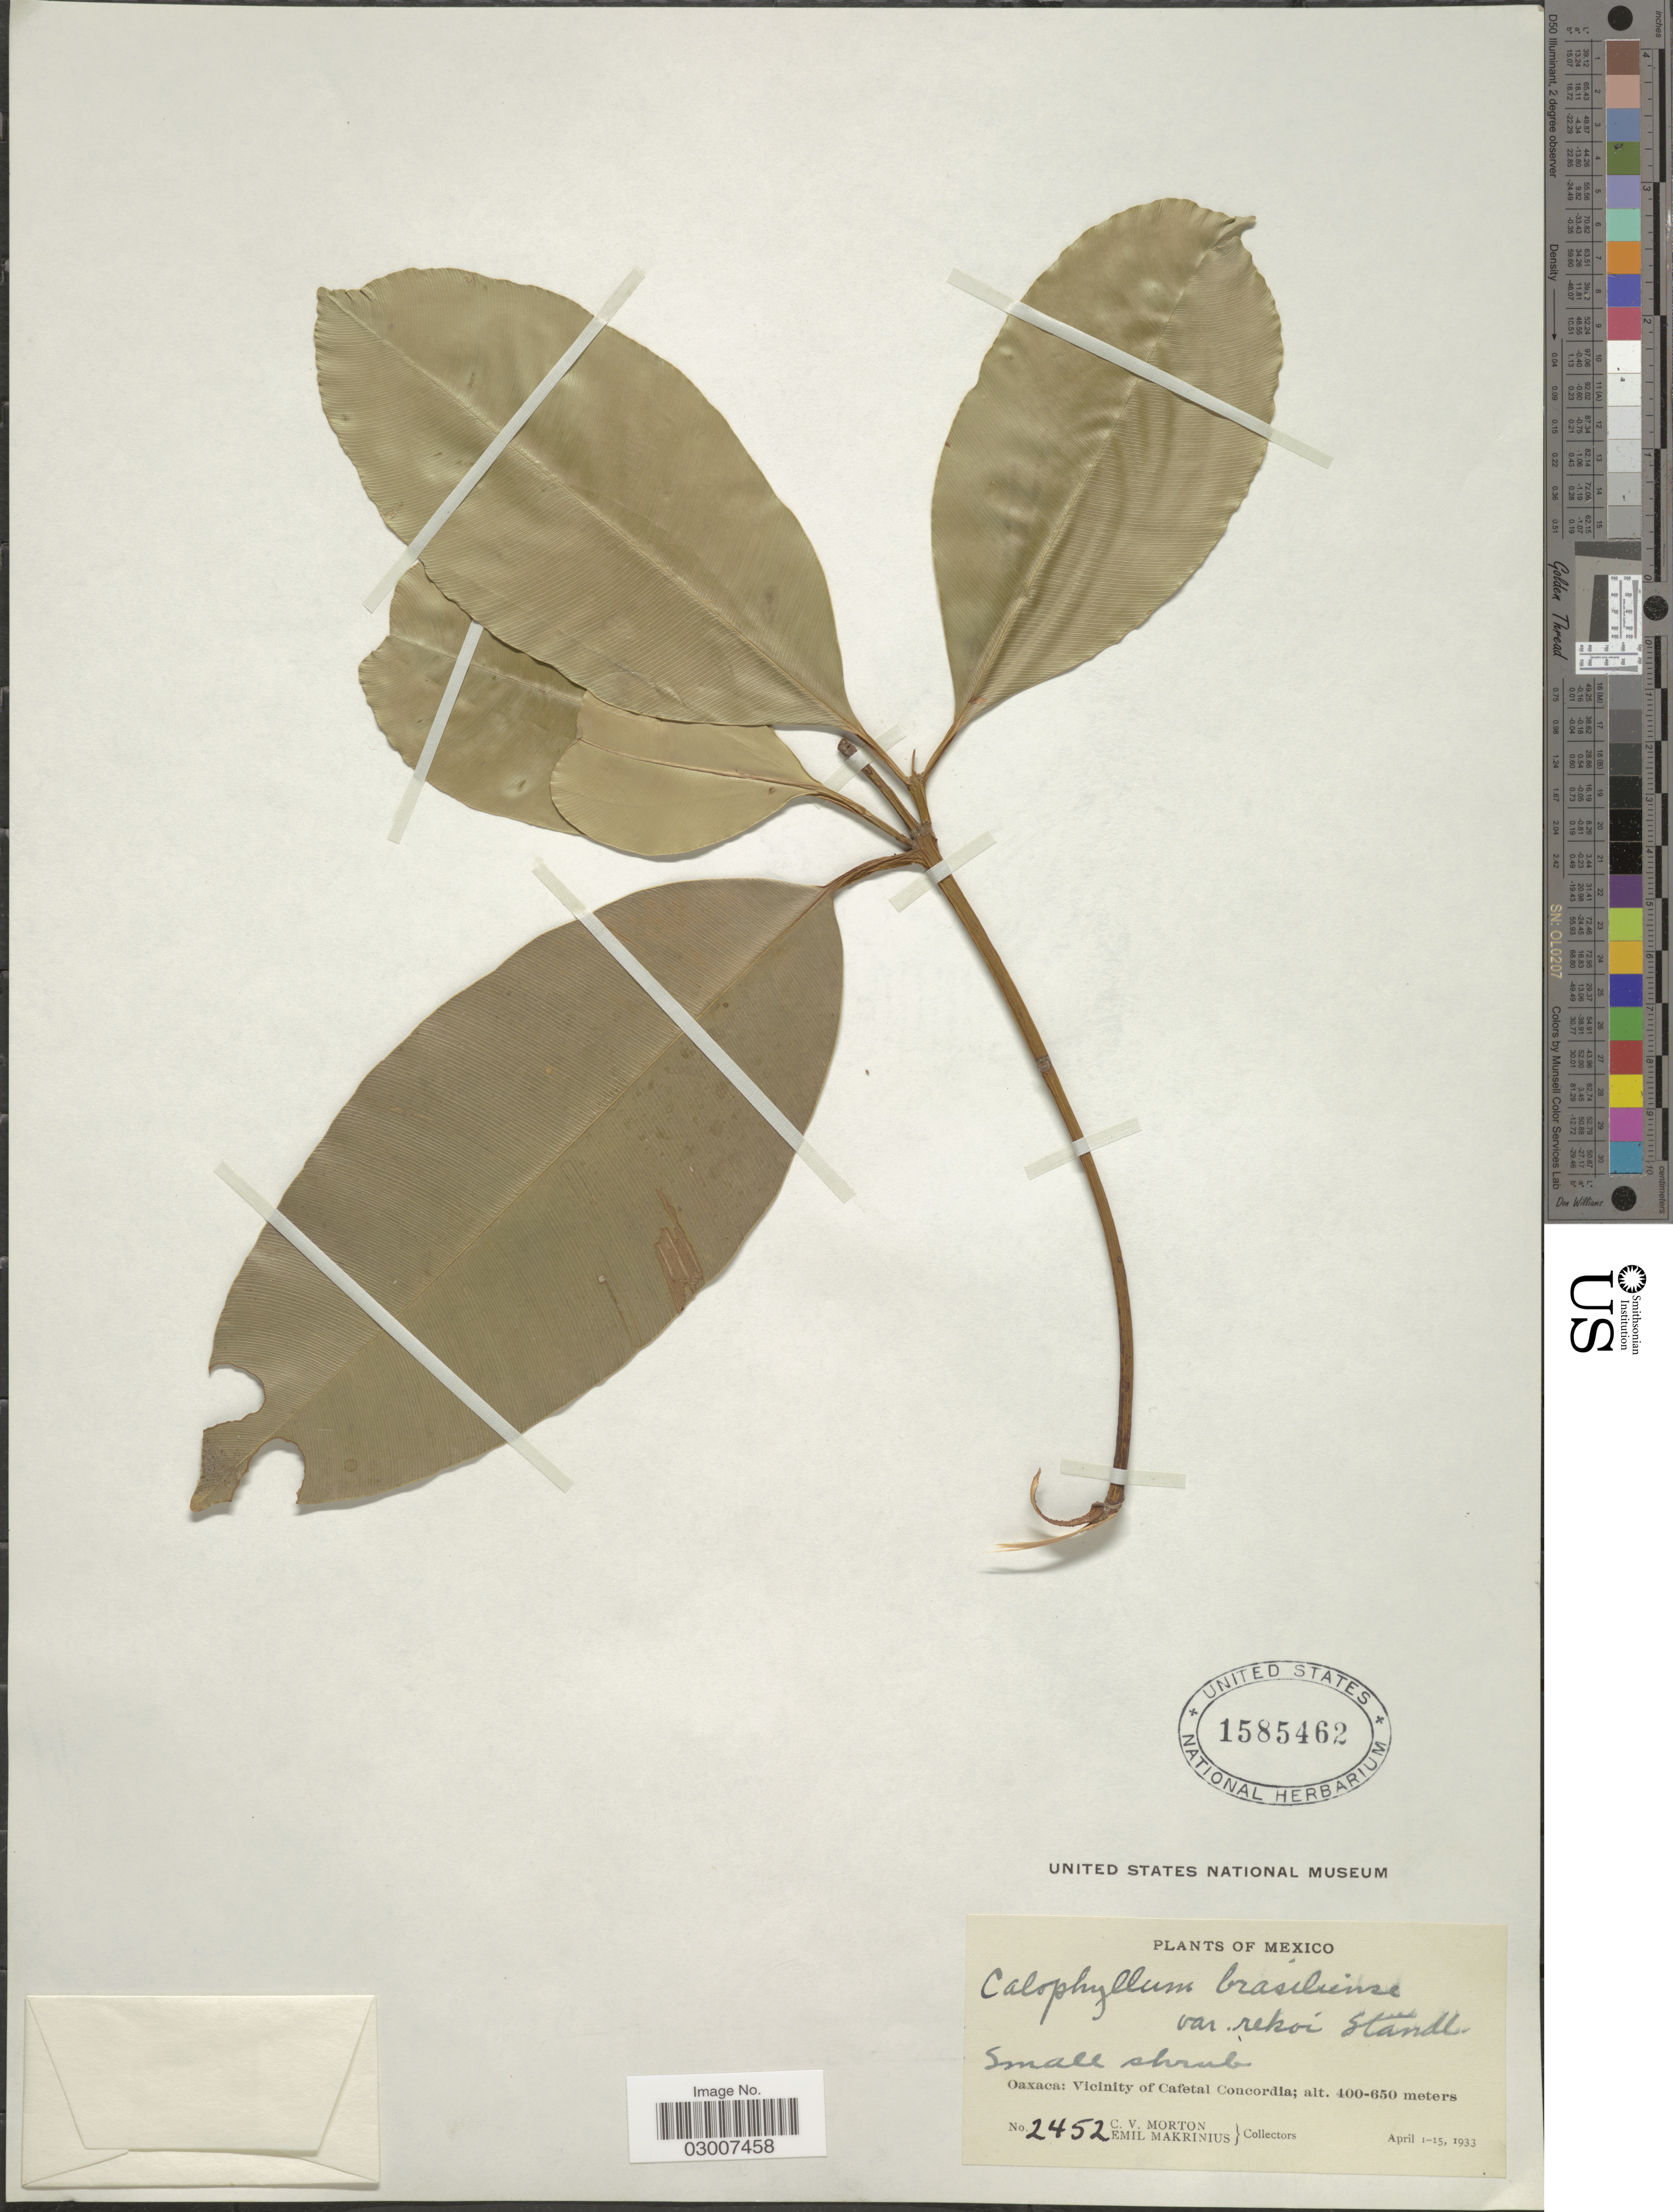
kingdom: Plantae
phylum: Tracheophyta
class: Magnoliopsida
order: Malpighiales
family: Calophyllaceae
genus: Calophyllum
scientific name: Calophyllum brasiliense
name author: Cambess.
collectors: C. V. Morton & E. Makrinius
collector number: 2452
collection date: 1933-04-01/1933-04-15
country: Mexico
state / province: Oaxaca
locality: Vicinity of Cafetal Concordia.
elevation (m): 400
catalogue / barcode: US 1585462